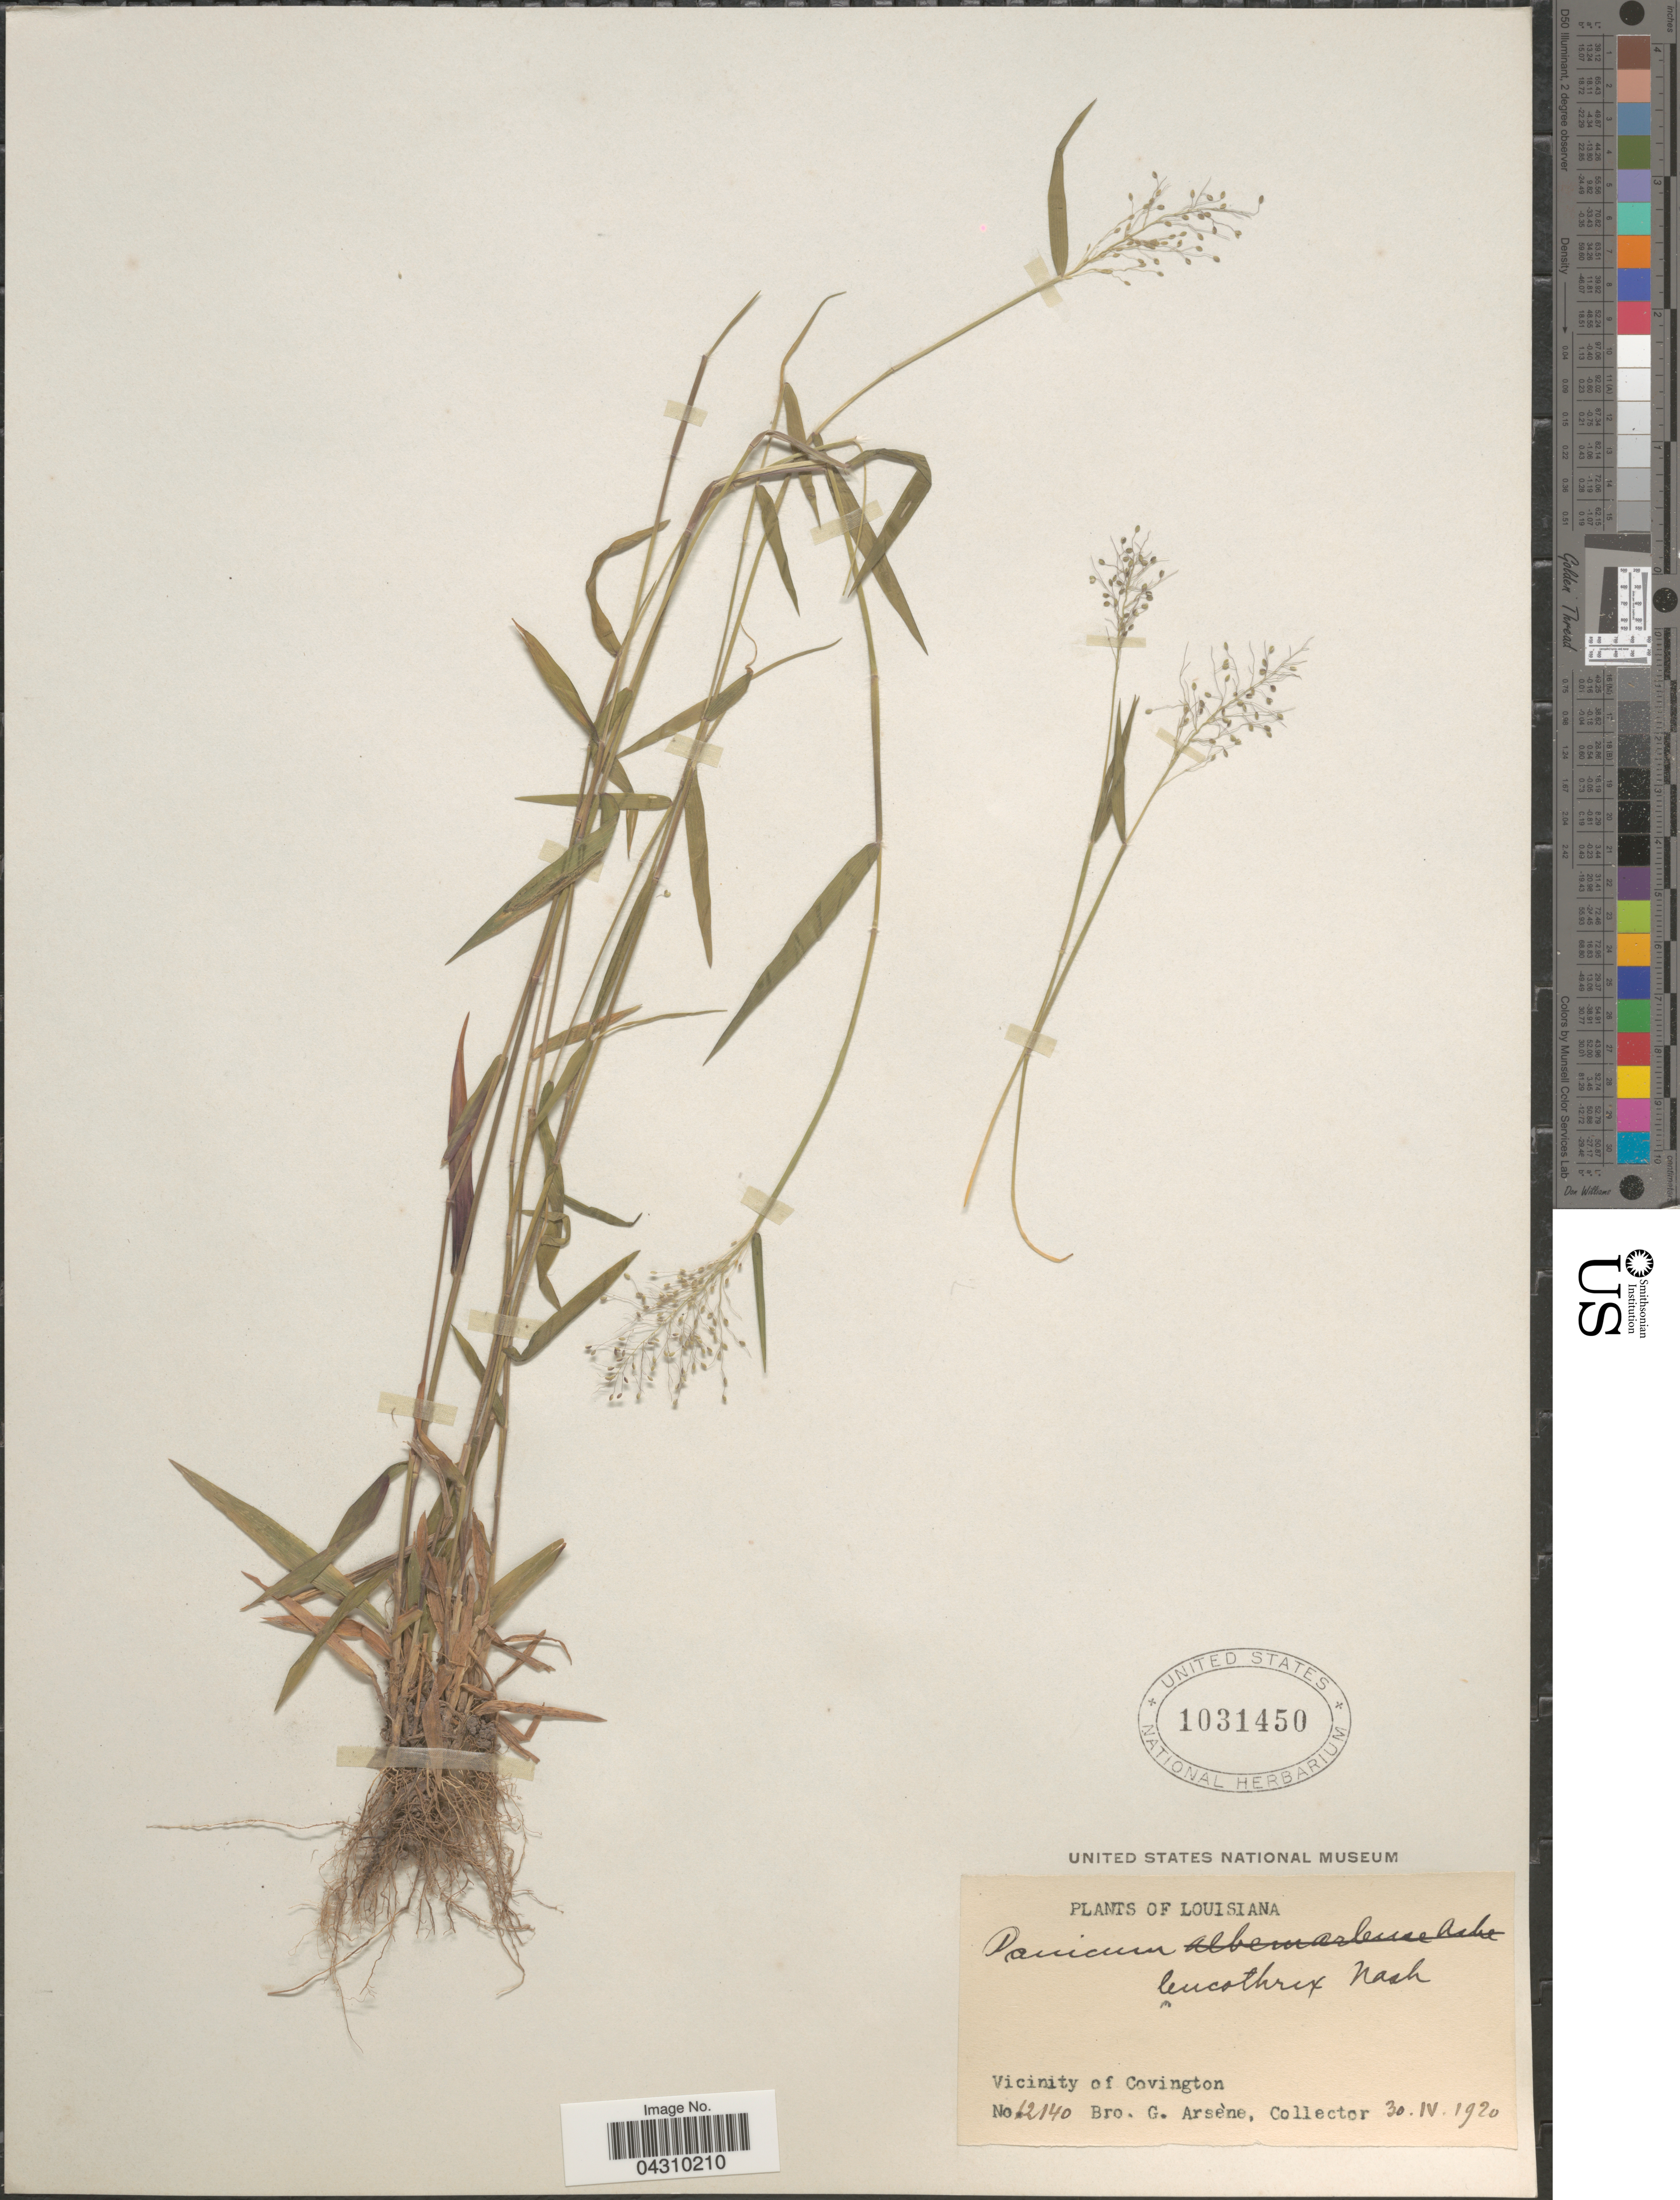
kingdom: Plantae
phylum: Tracheophyta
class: Liliopsida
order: Poales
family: Poaceae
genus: Dichanthelium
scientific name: Dichanthelium acuminatum var. acuminatum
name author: (Sw.) Gould & C.A. Clark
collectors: Bro. G. Arsène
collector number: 12140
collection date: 1920-04-30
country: United States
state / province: Louisiana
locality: Vicinity of Covington.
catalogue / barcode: US 1031450